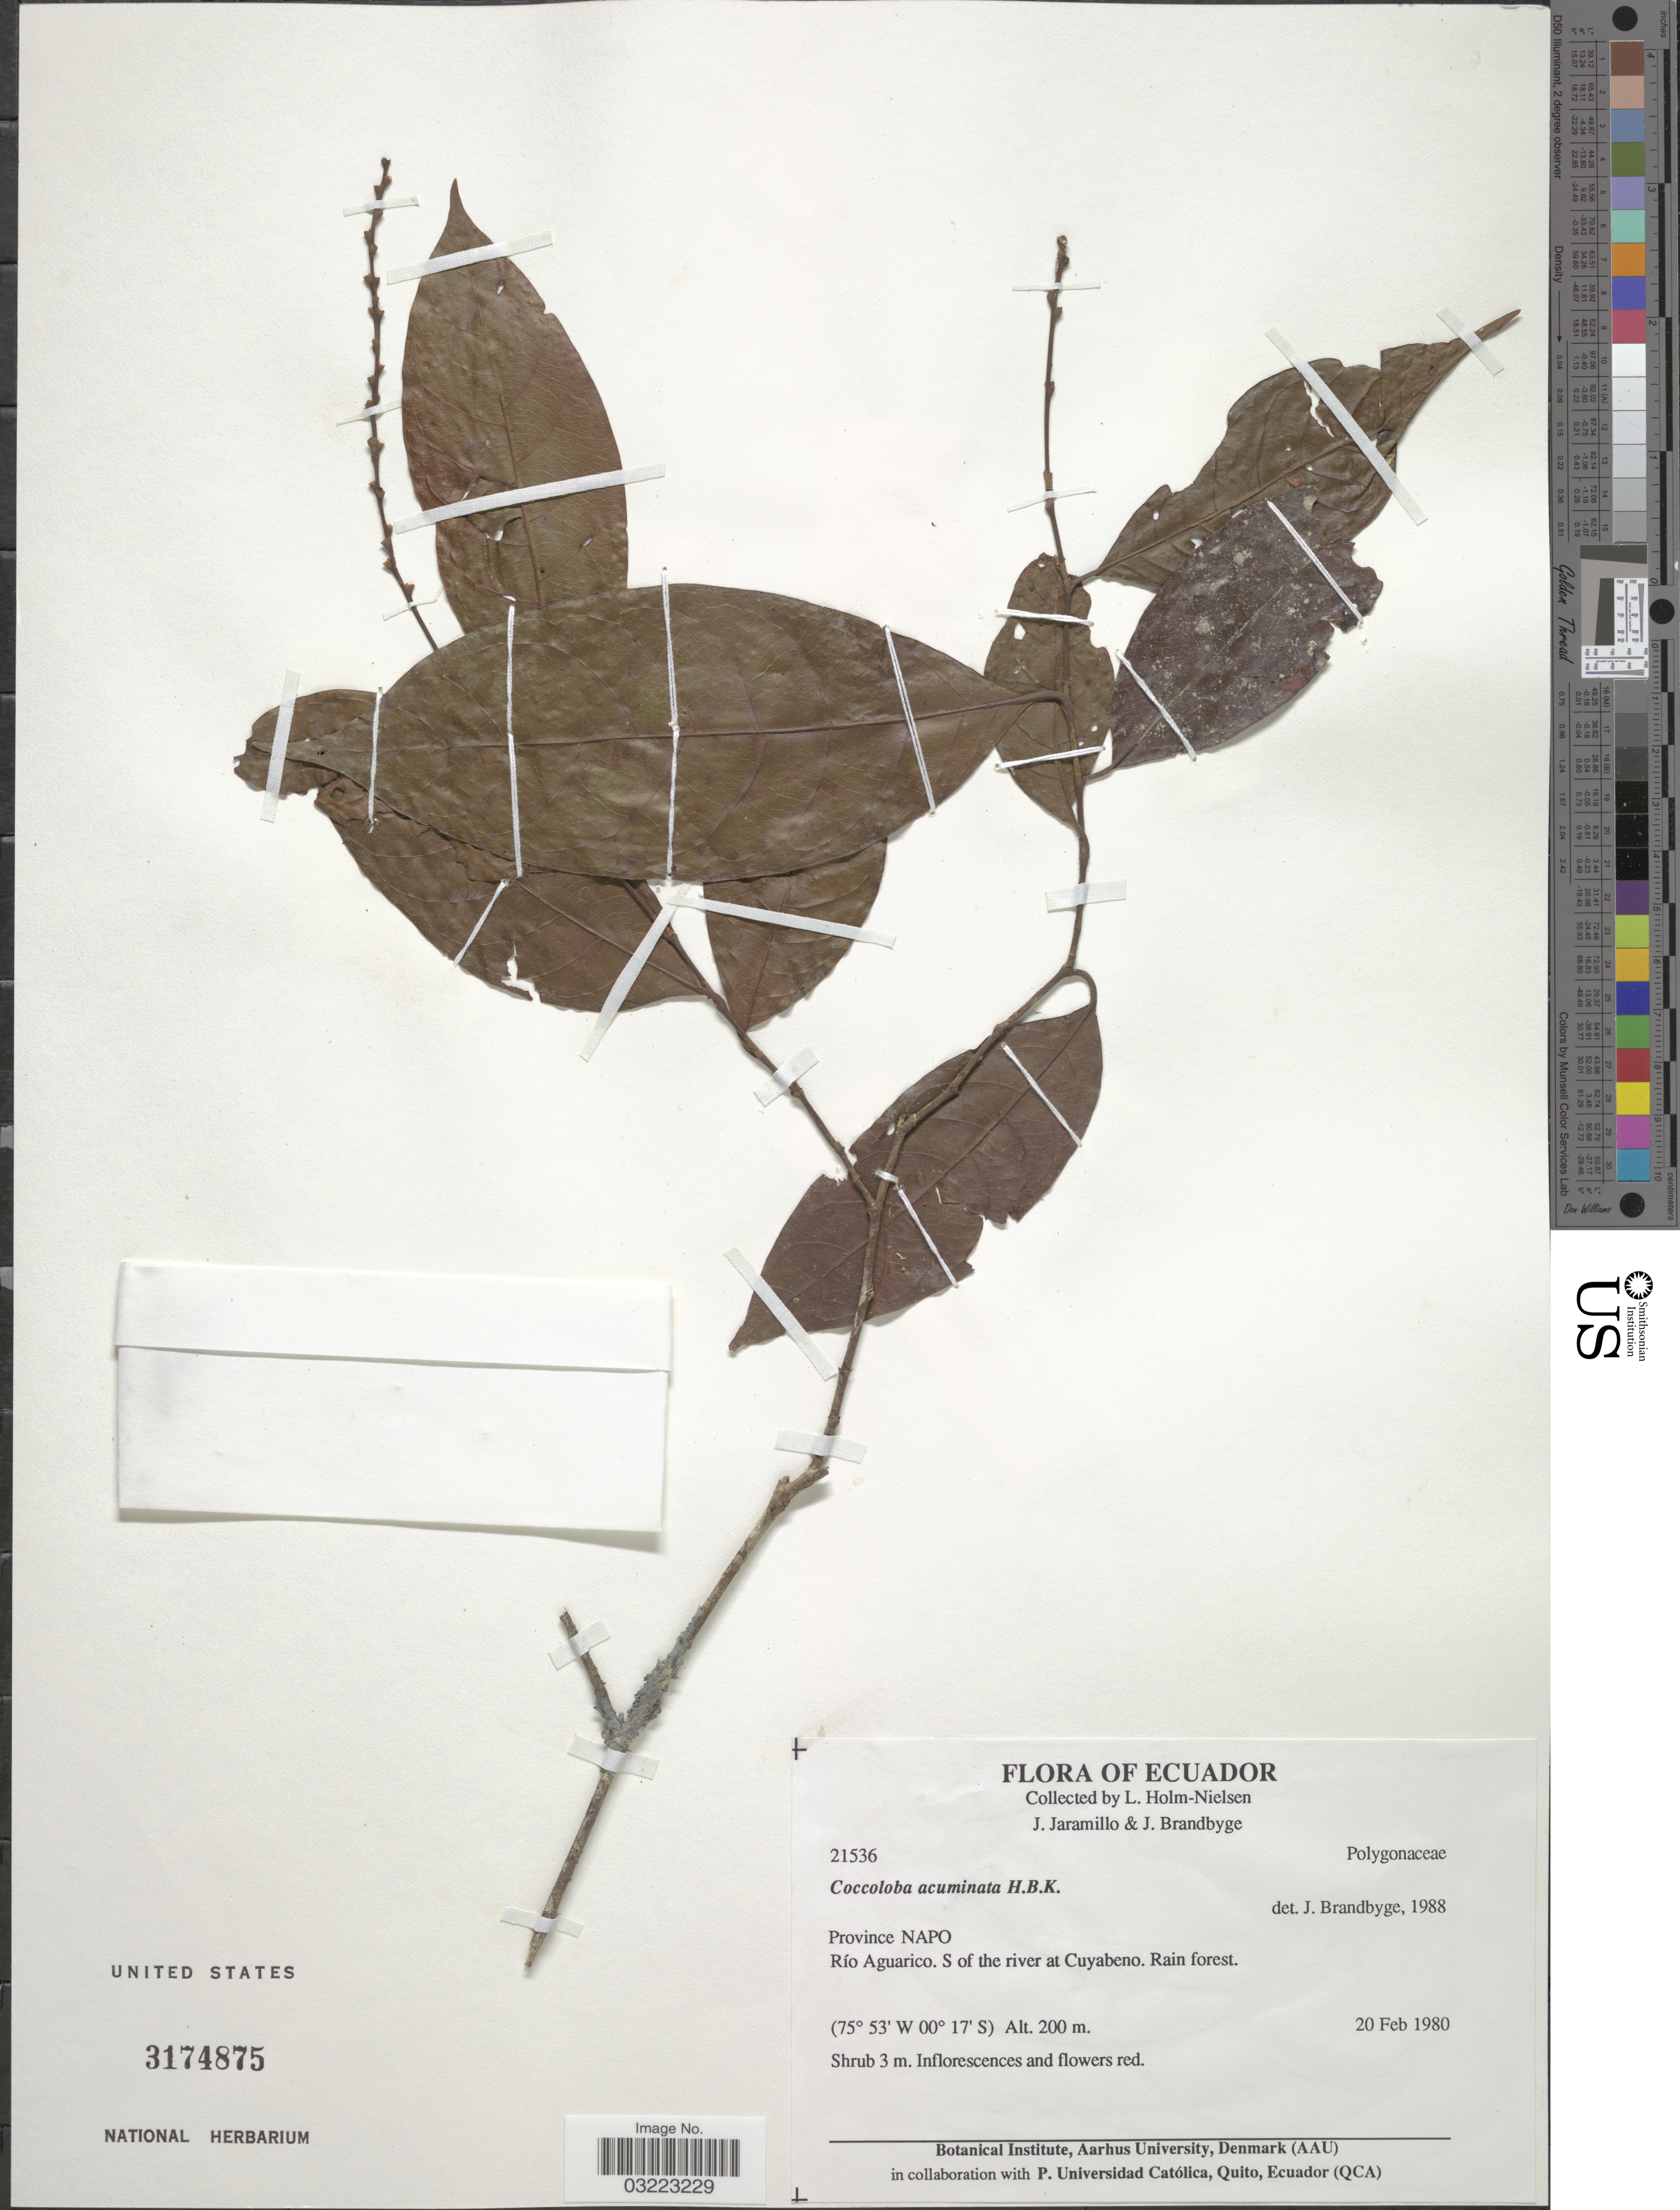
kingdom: Plantae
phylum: Tracheophyta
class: Magnoliopsida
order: Caryophyllales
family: Polygonaceae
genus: Coccoloba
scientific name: Coccoloba acuminata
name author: Kunth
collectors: L. Holm-Nielsen, J. Jaramillo & J. Brandbyge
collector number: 21536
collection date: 1980-02-20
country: Ecuador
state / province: Napo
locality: Río Aguarico. S of the river at Cuyabeno.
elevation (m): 200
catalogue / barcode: US 3174875